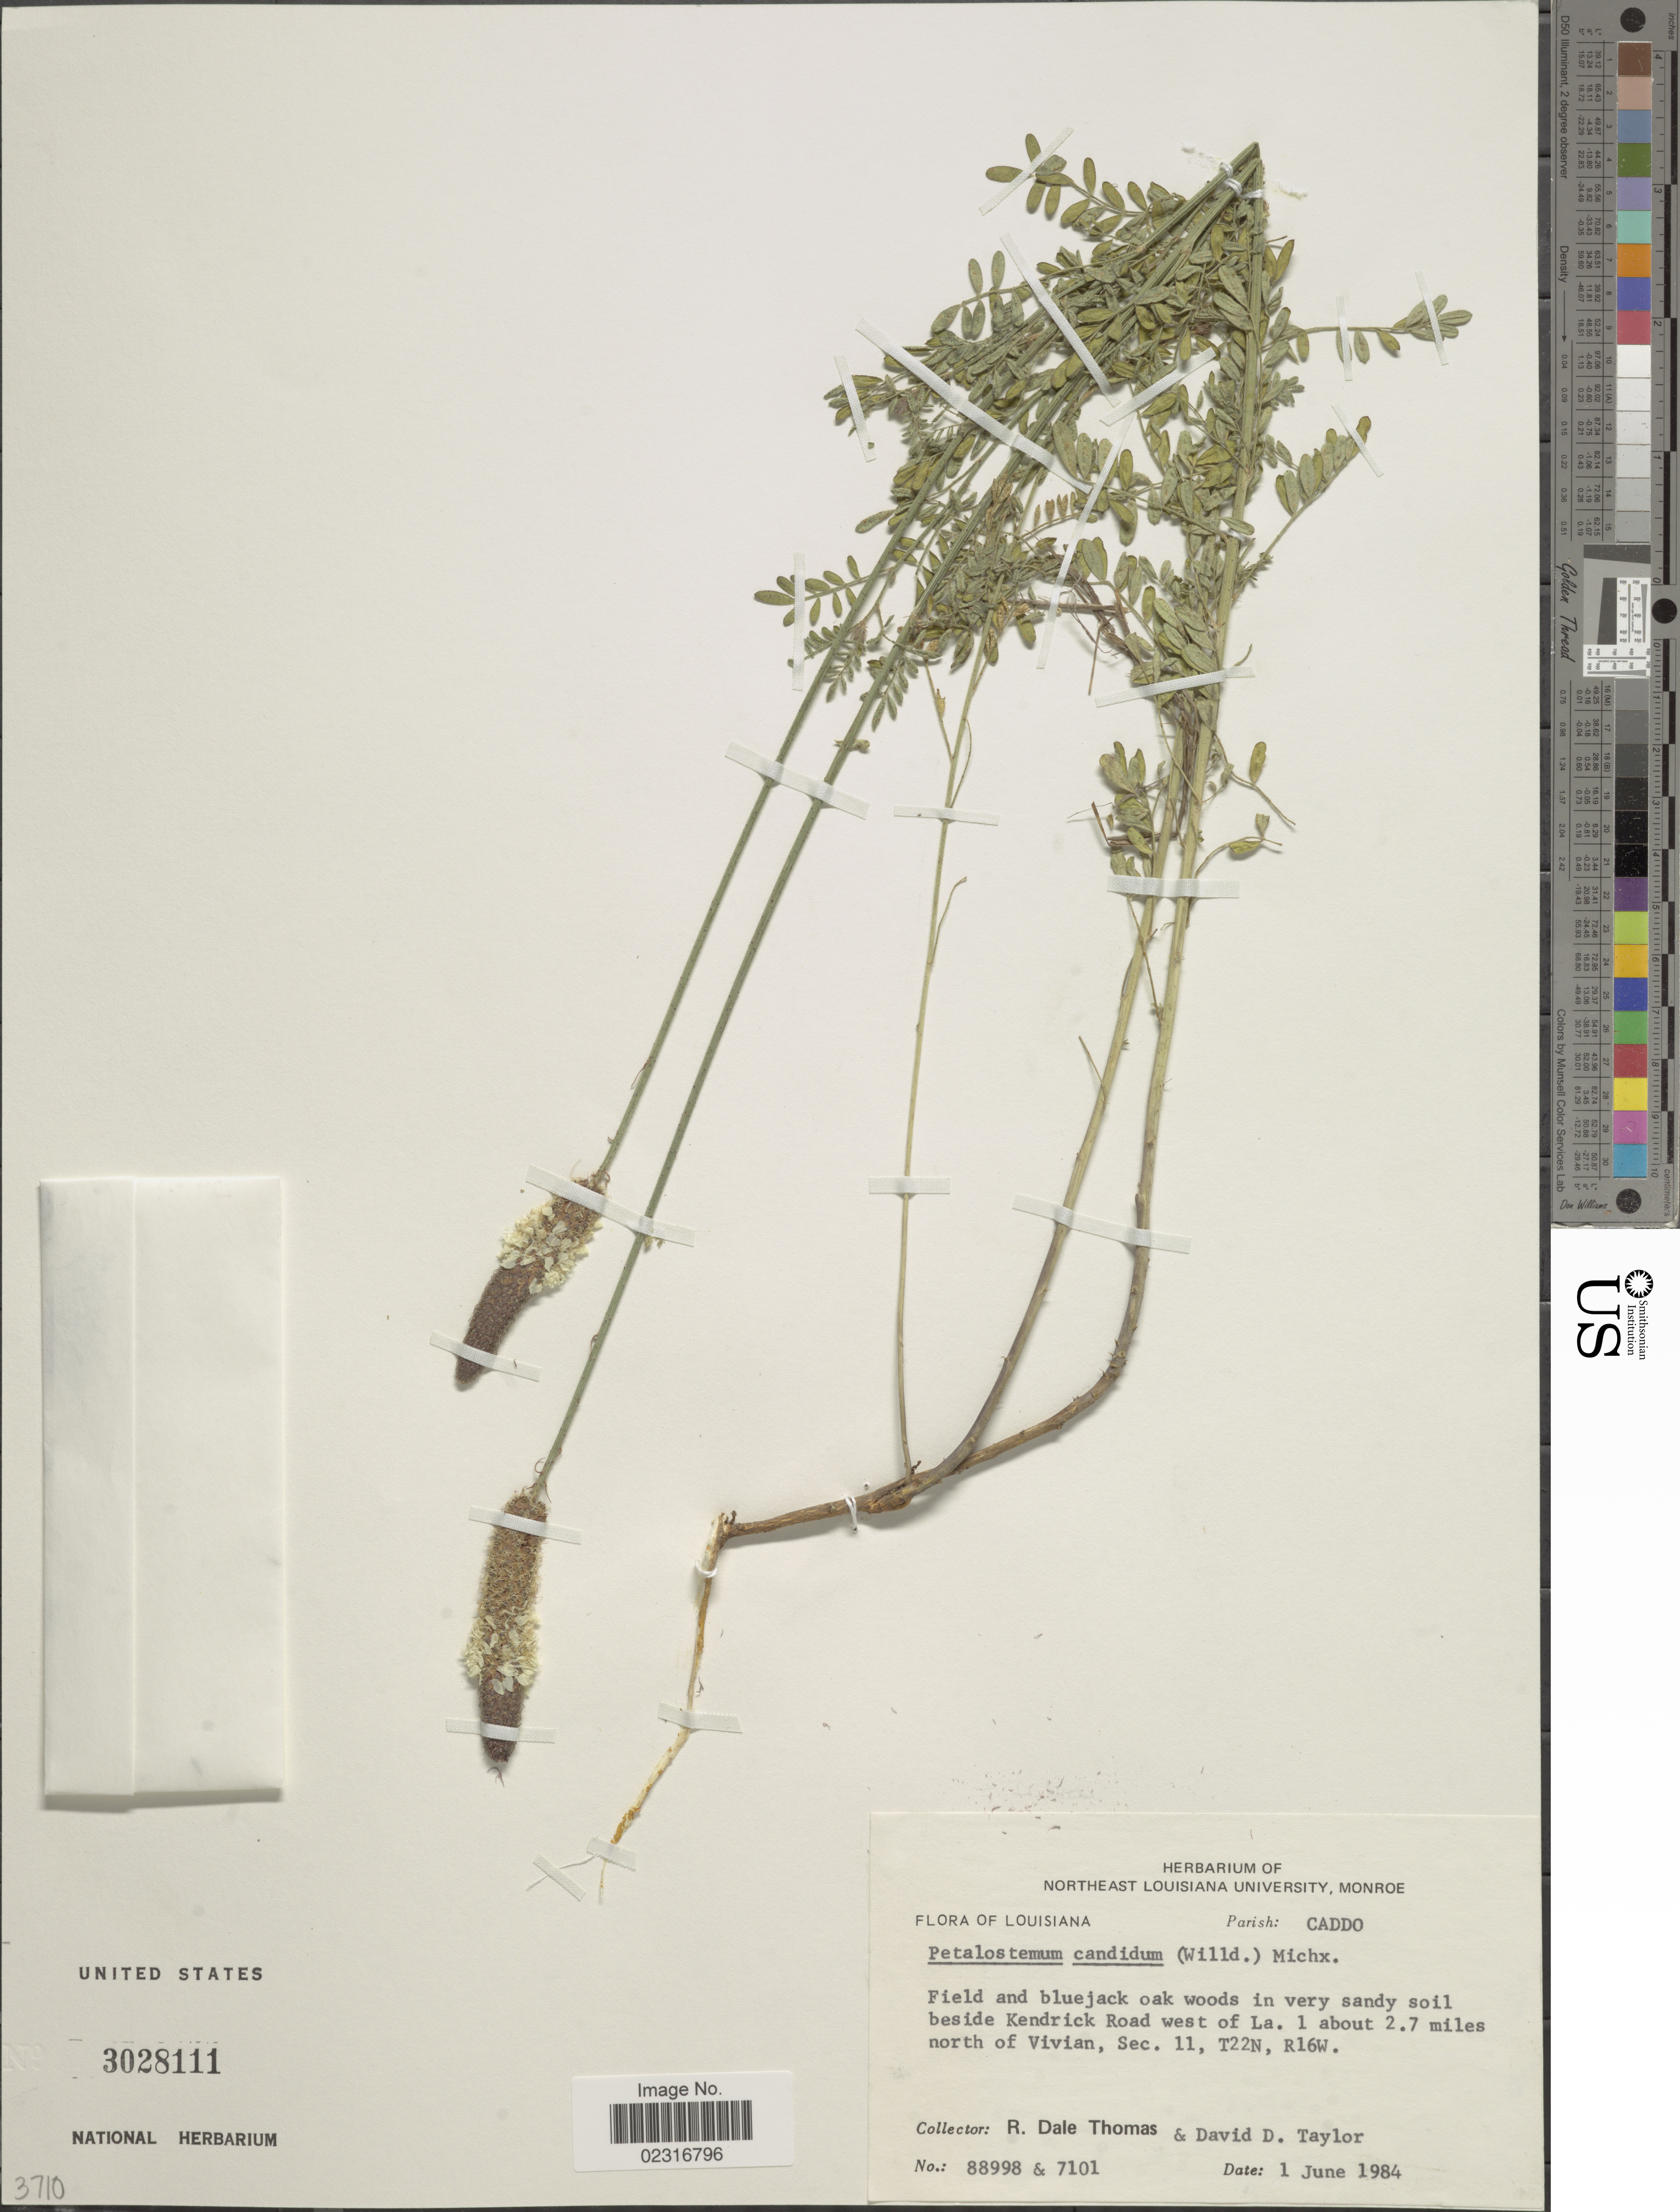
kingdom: Plantae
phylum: Tracheophyta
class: Magnoliopsida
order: Fabales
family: Fabaceae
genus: Dalea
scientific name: Dalea candida var. candida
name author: Michx. ex Willd.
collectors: R. Thomas & D. Taylor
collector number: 88998/7101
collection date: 1984-06-01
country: United States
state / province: Louisiana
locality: Parish: Cado. beside Kendrick Road west of la. 1 about 2.7 miles north of Vivian, Sec. 11, T22N, R16W.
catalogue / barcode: US 3028111